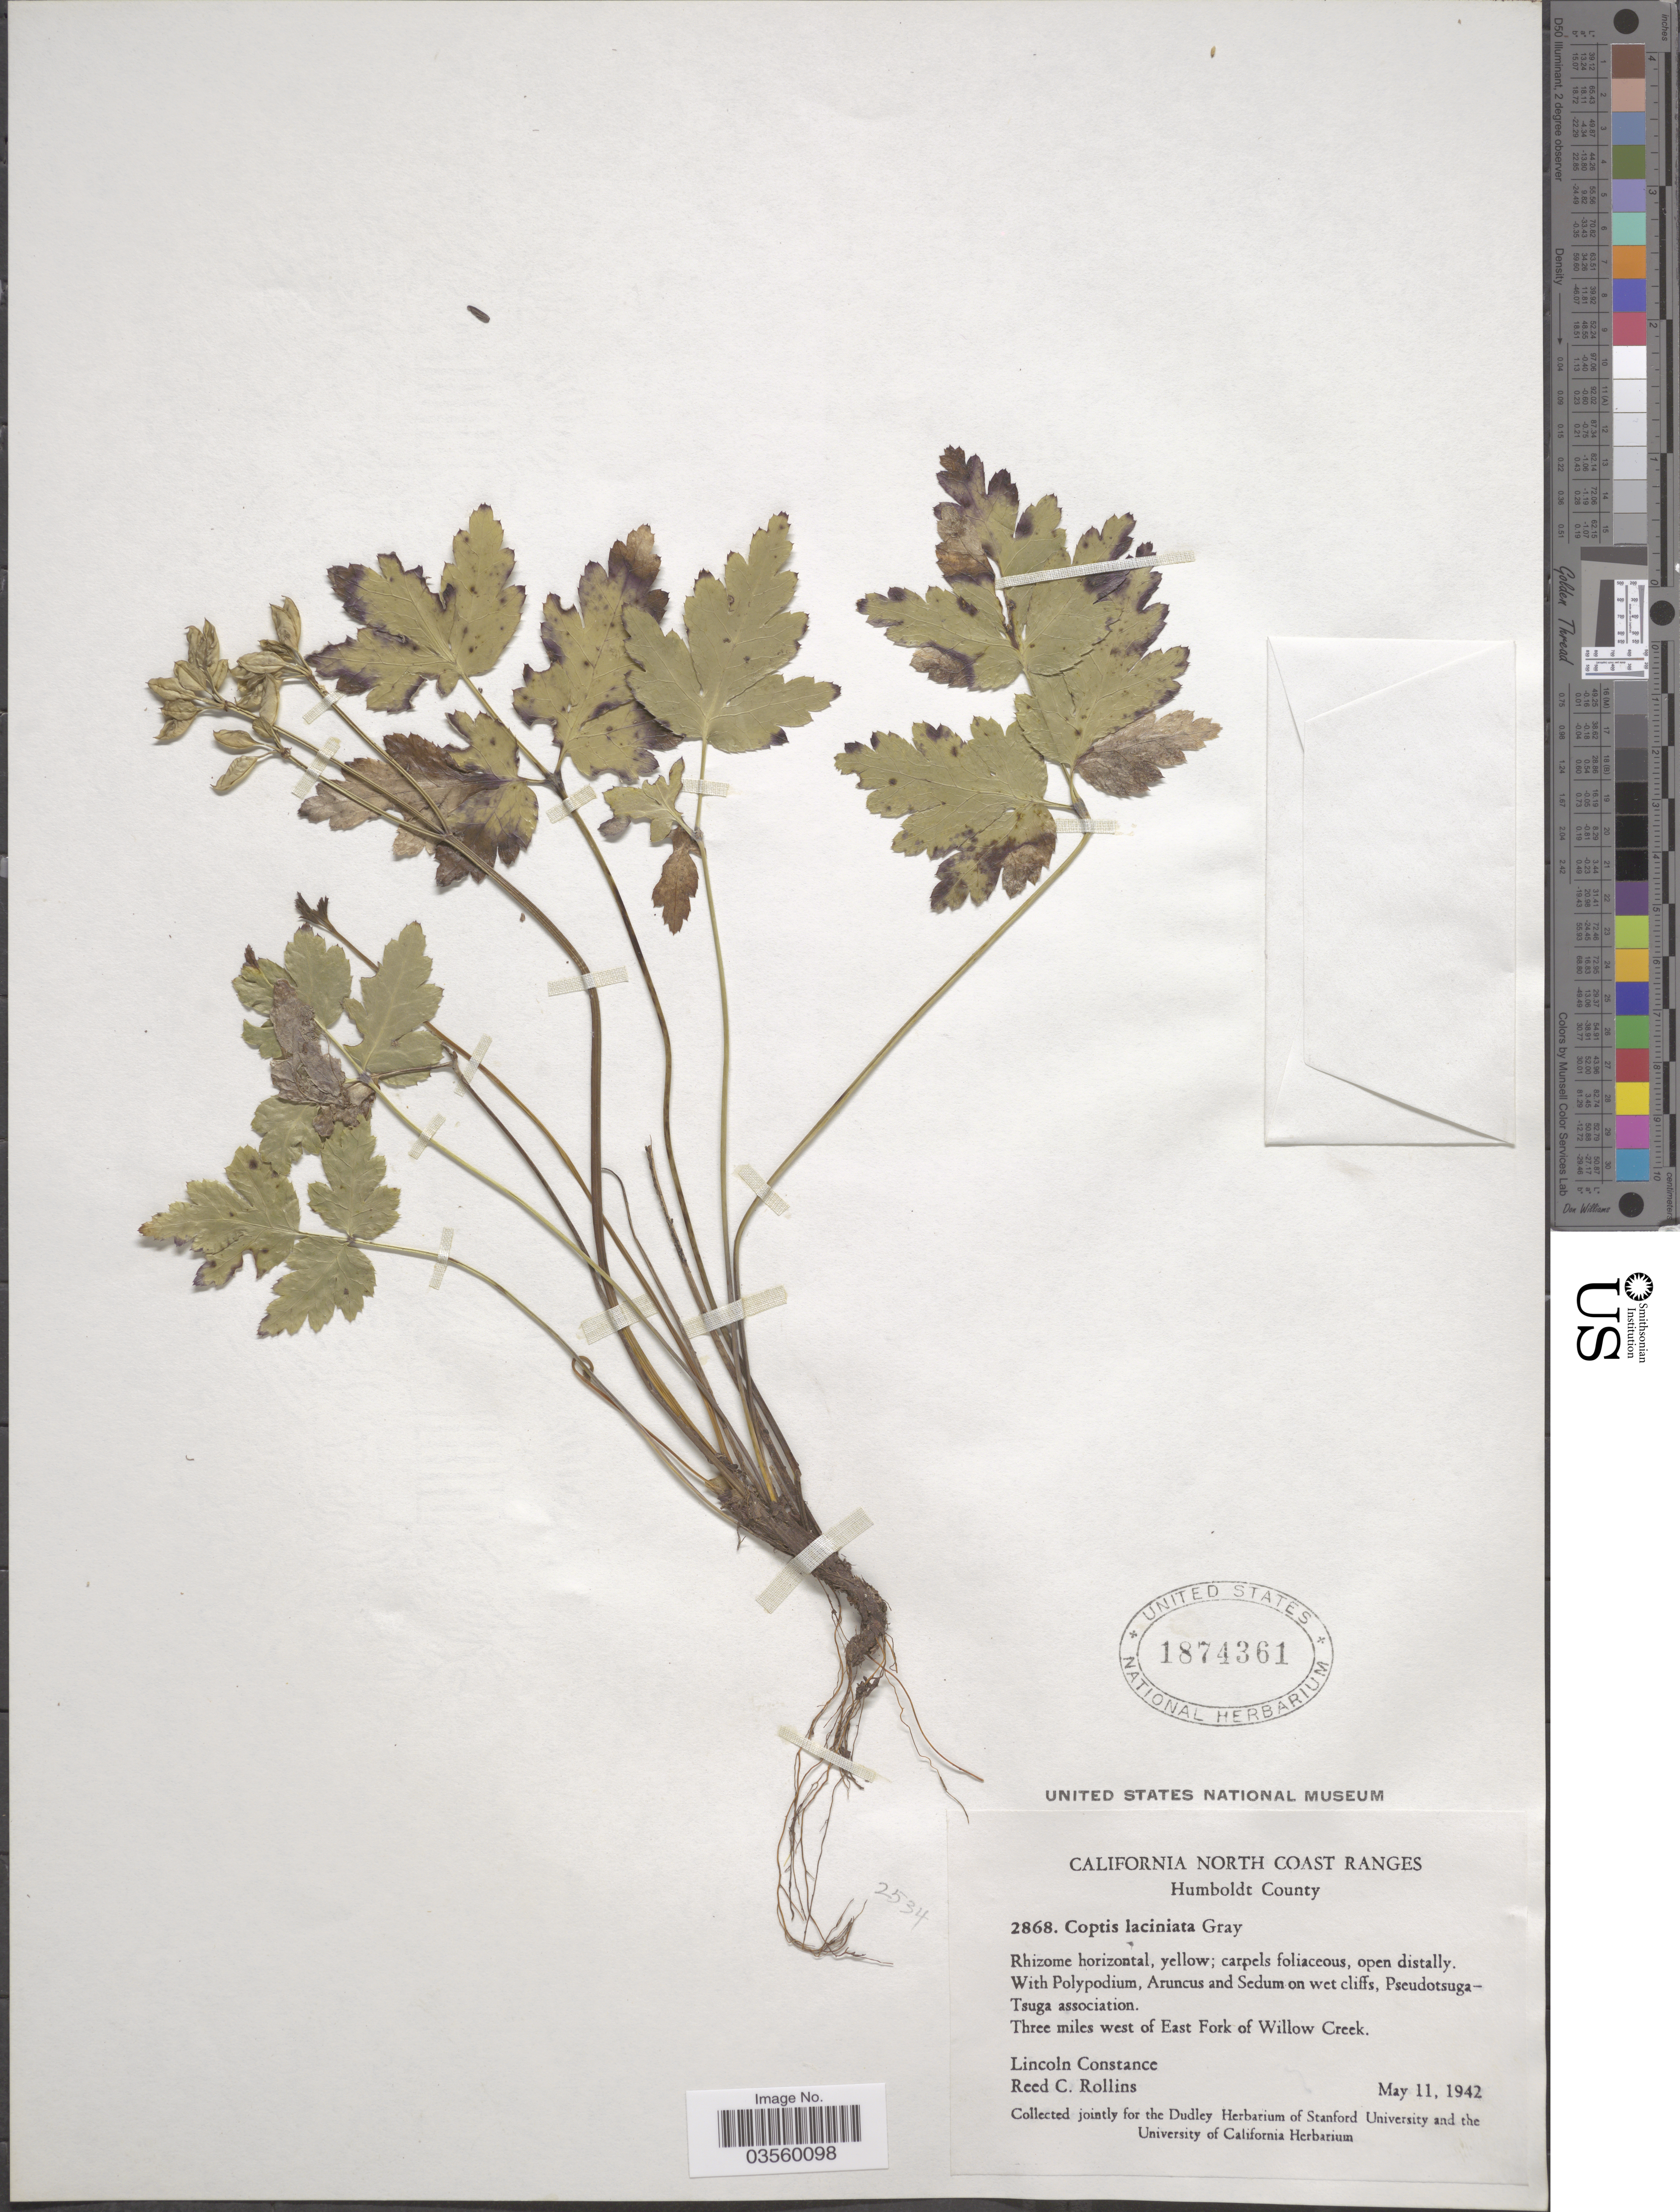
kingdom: Plantae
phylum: Tracheophyta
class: Magnoliopsida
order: Ranunculales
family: Ranunculaceae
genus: Coptis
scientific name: Coptis occidentalis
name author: Torr. & A. Gray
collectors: L. Constance & R. C. Rollins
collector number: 2868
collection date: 1942-05-11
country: United States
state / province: California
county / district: Humboldt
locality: California North Coast Ranges. Humboldt County. Three miles west of East Fork of Willow Creek.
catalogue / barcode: US 1874361